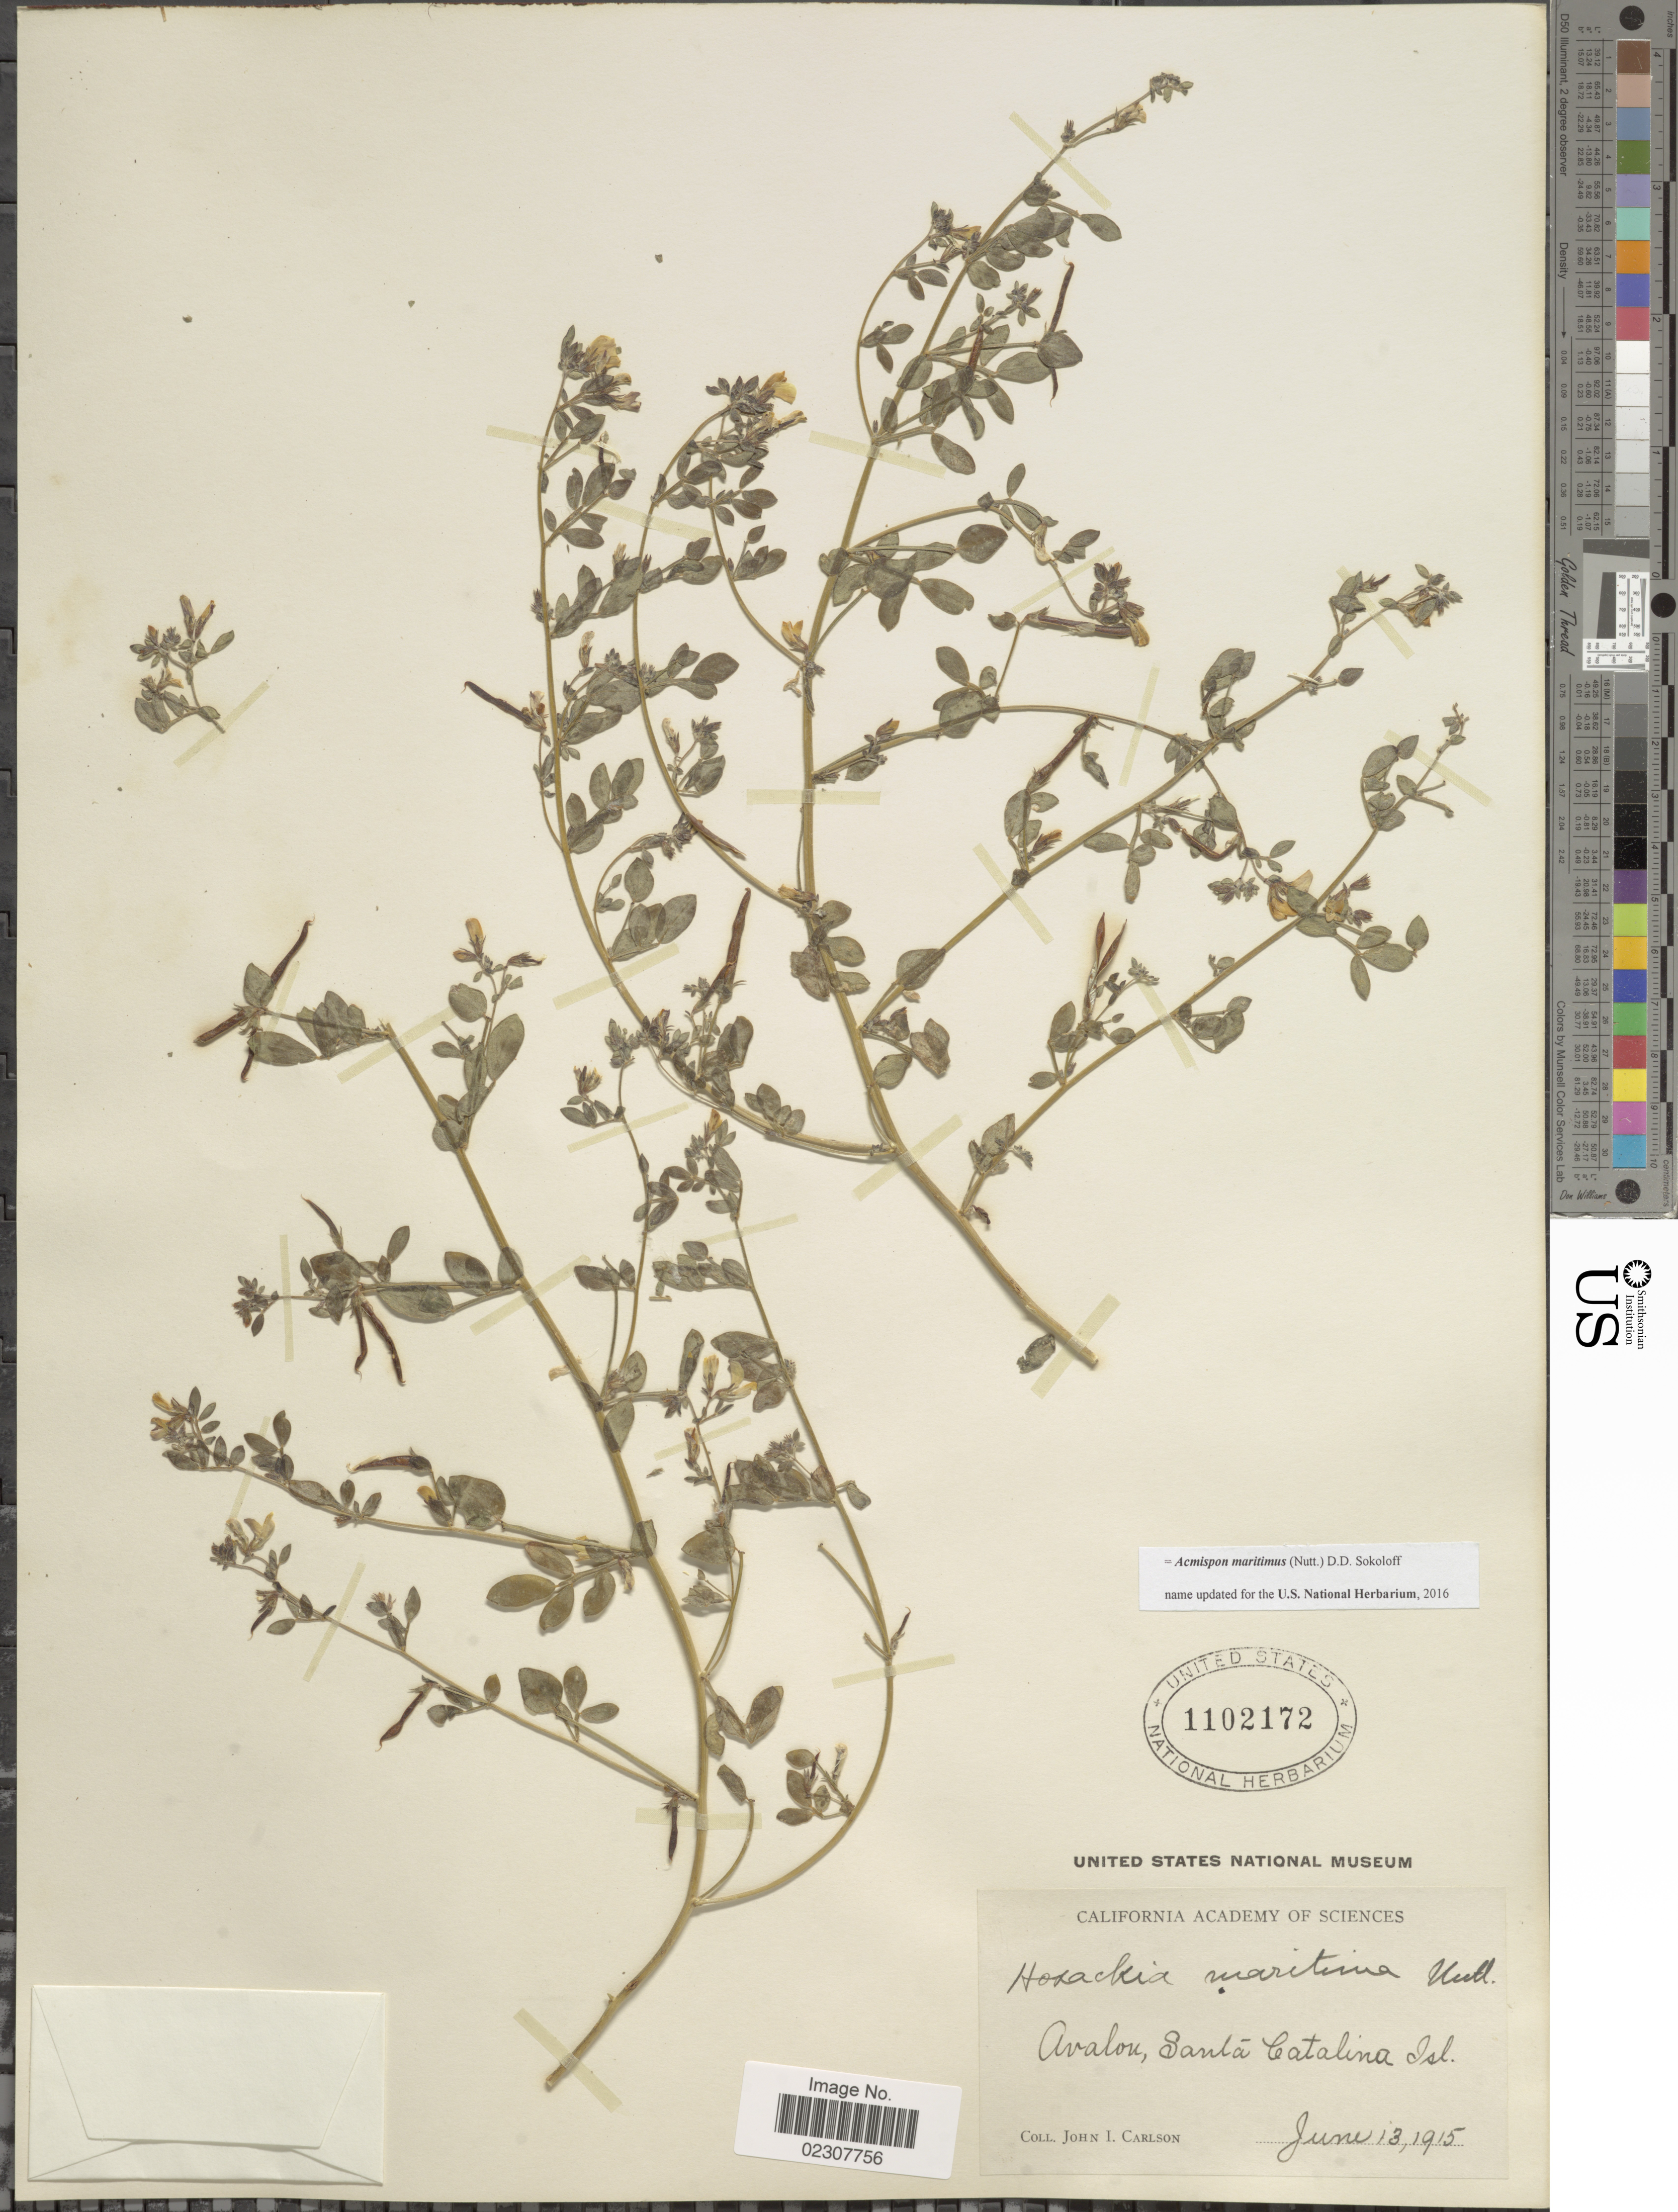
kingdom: Plantae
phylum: Tracheophyta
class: Magnoliopsida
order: Fabales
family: Fabaceae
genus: Acmispon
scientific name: Acmispon maritimus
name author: (Nutt.) D.D. Sokoloff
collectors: J. Carlson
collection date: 1915-06-13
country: United States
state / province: California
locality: Avalon, Santa Catalina Isl.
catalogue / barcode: US 1102172